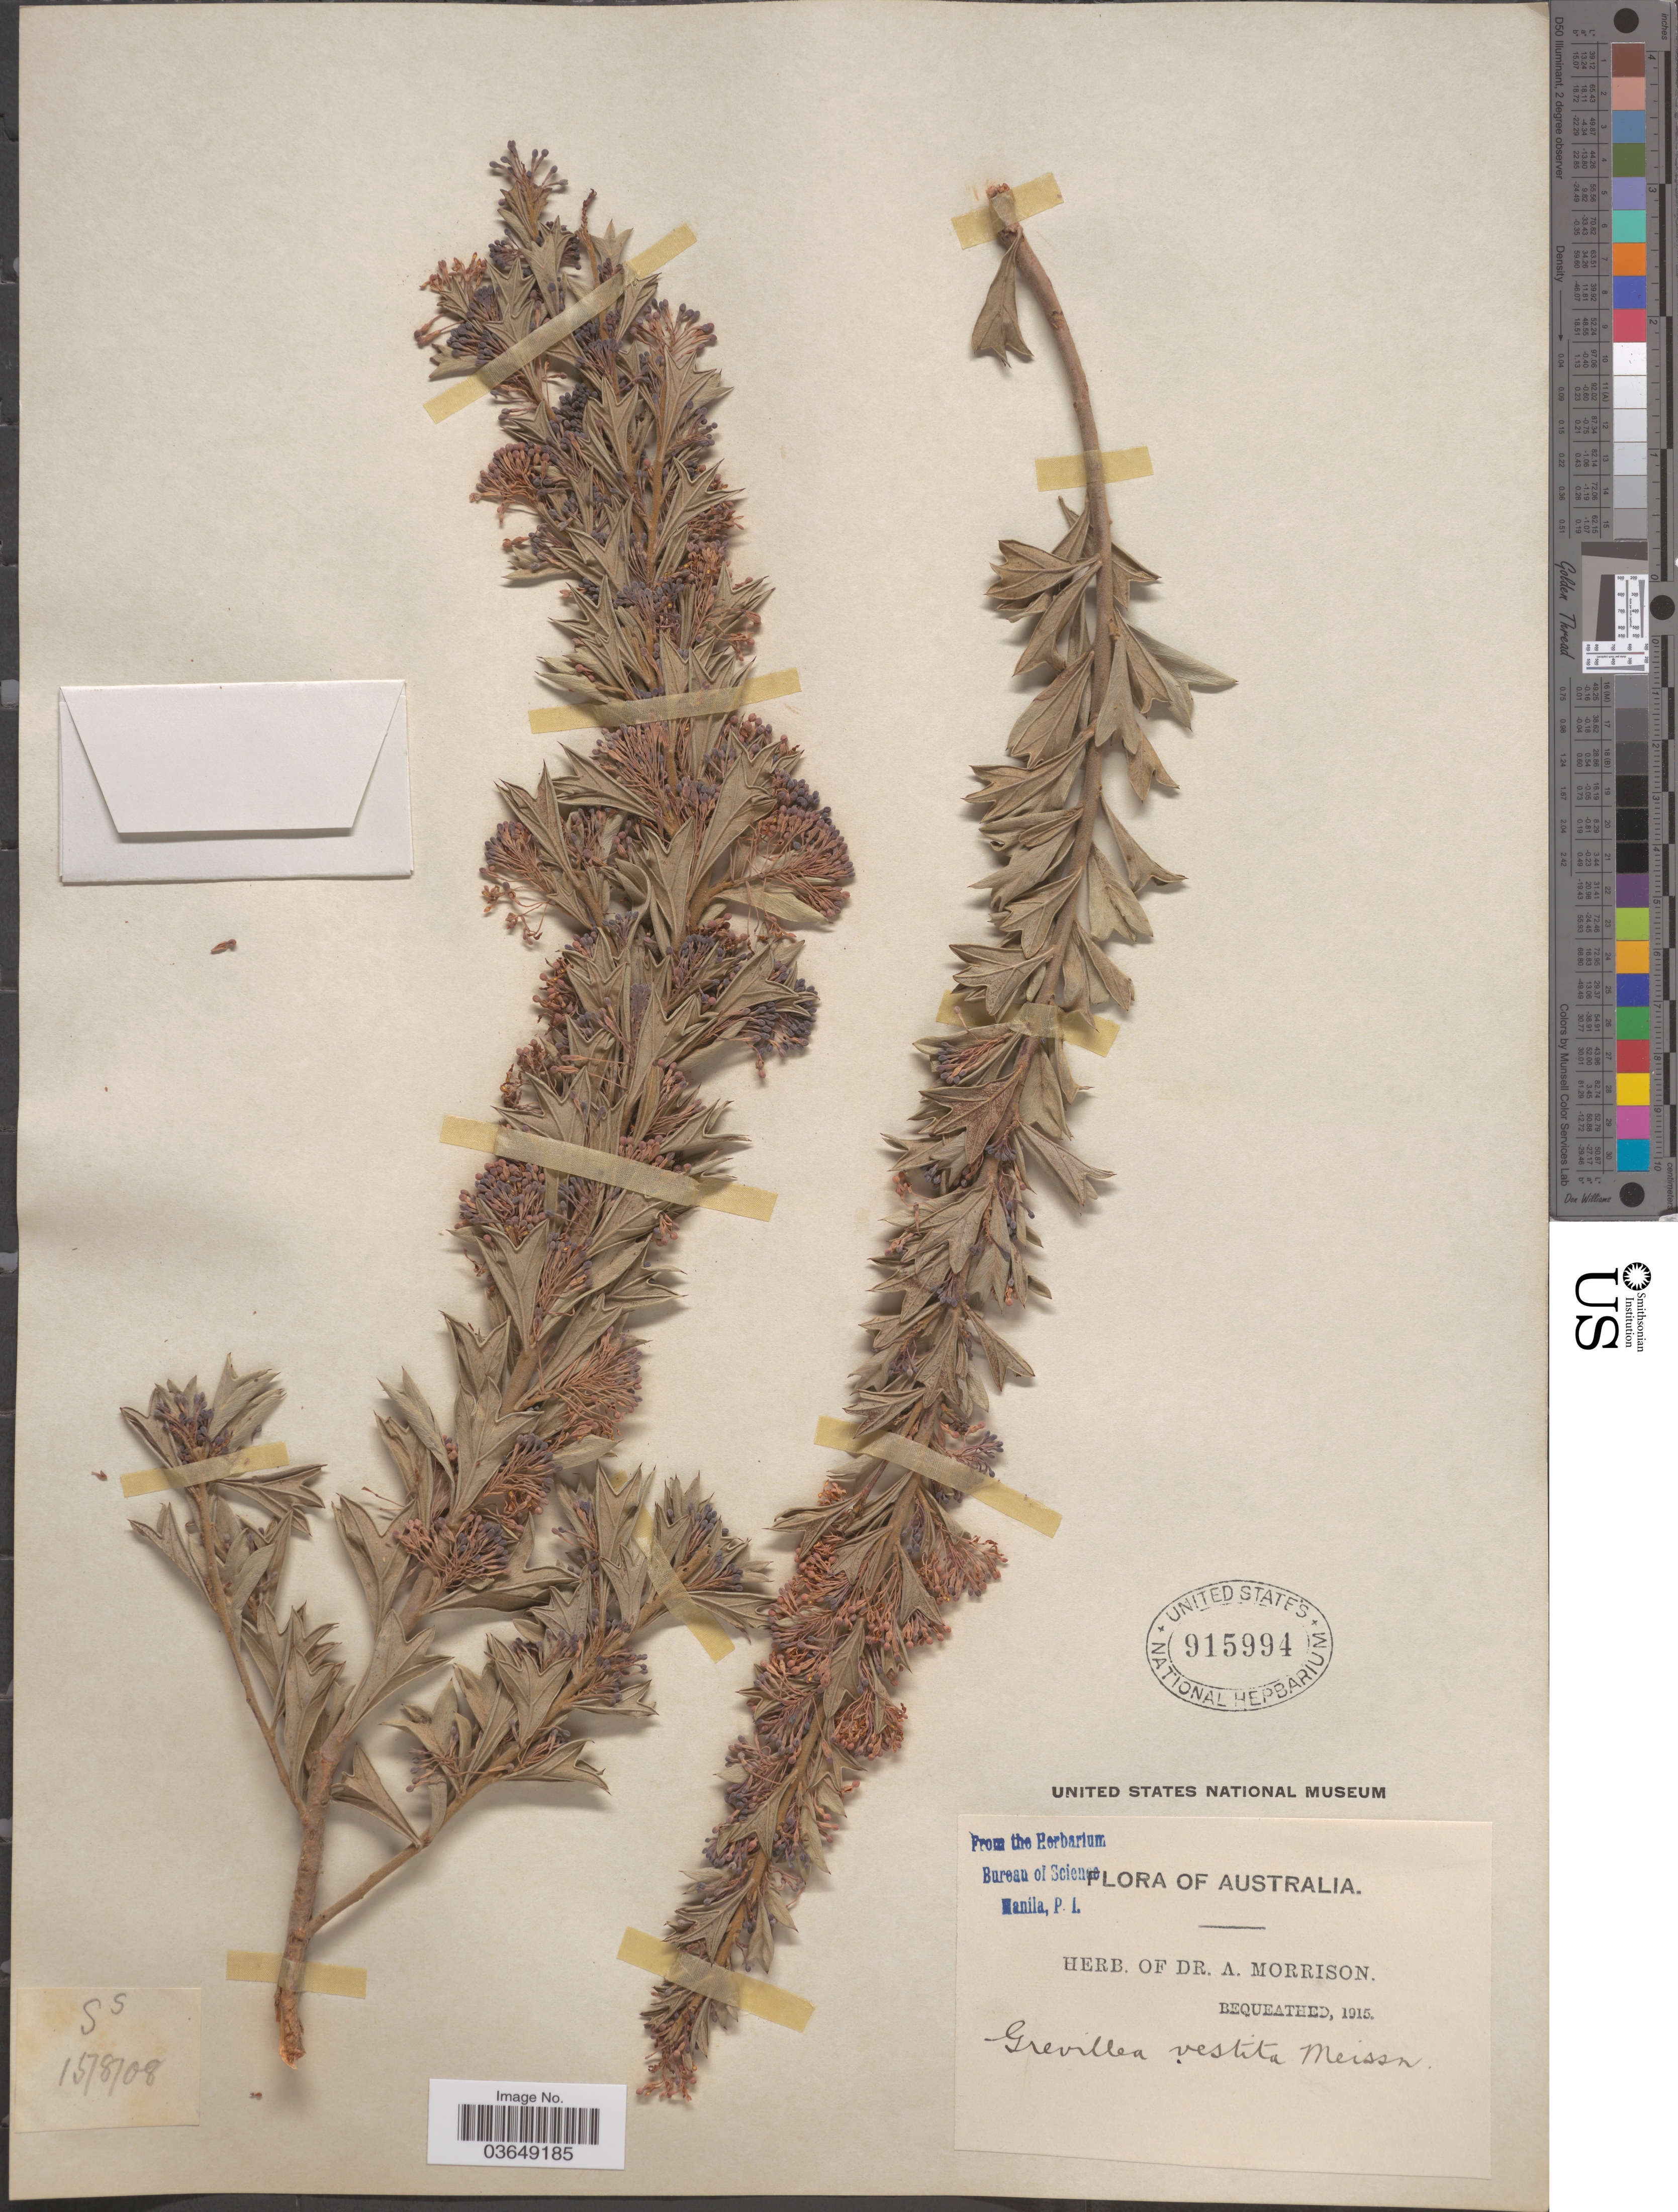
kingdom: Plantae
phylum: Tracheophyta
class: Magnoliopsida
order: Proteales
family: Proteaceae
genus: Grevillea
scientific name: Grevillea vestita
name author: (Endl.) Meisn.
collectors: ex herb. Dr. A. Morrison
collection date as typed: Transcribed d/m/y: 15/8/8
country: Australia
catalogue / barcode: US 915994